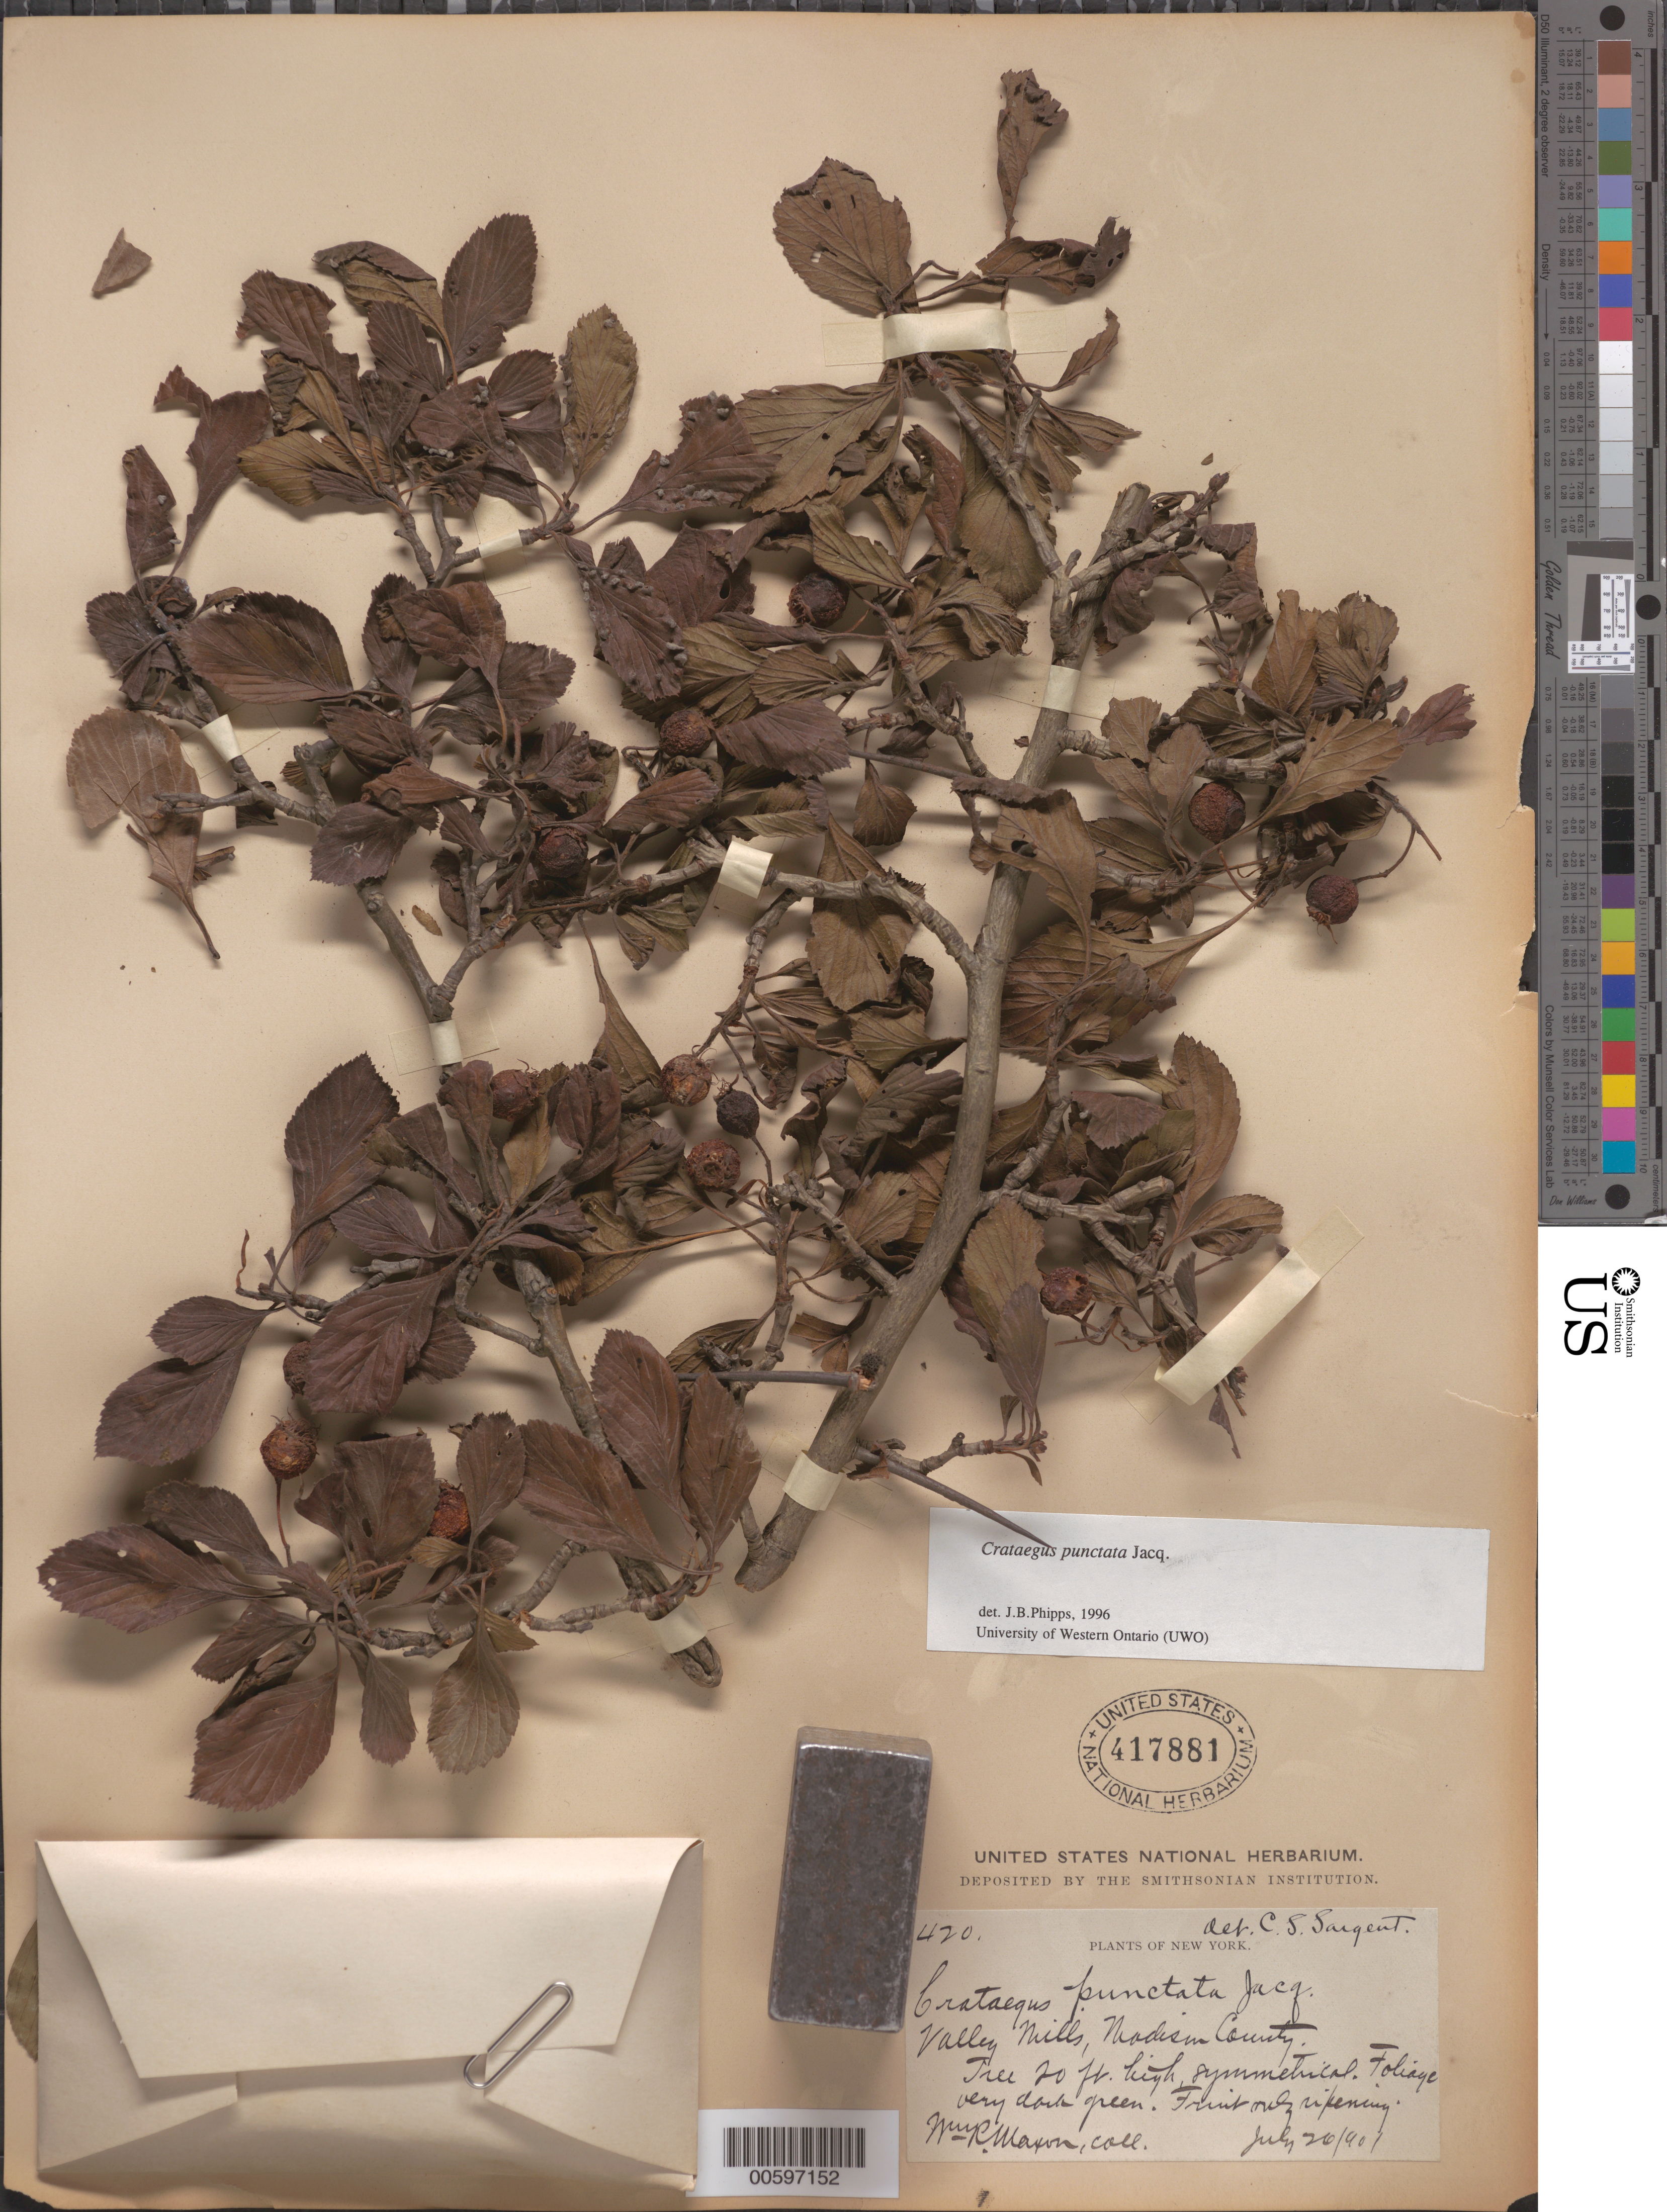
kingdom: Plantae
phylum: Tracheophyta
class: Magnoliopsida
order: Rosales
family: Rosaceae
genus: Crataegus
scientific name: Crataegus punctata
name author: Jacq.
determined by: Sargent, C. S.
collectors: W. R. Maxon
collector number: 420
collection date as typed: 26 Jul 1901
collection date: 1901-07-26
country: United States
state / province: New York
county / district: Madison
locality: Valley Mills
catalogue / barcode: US 417881